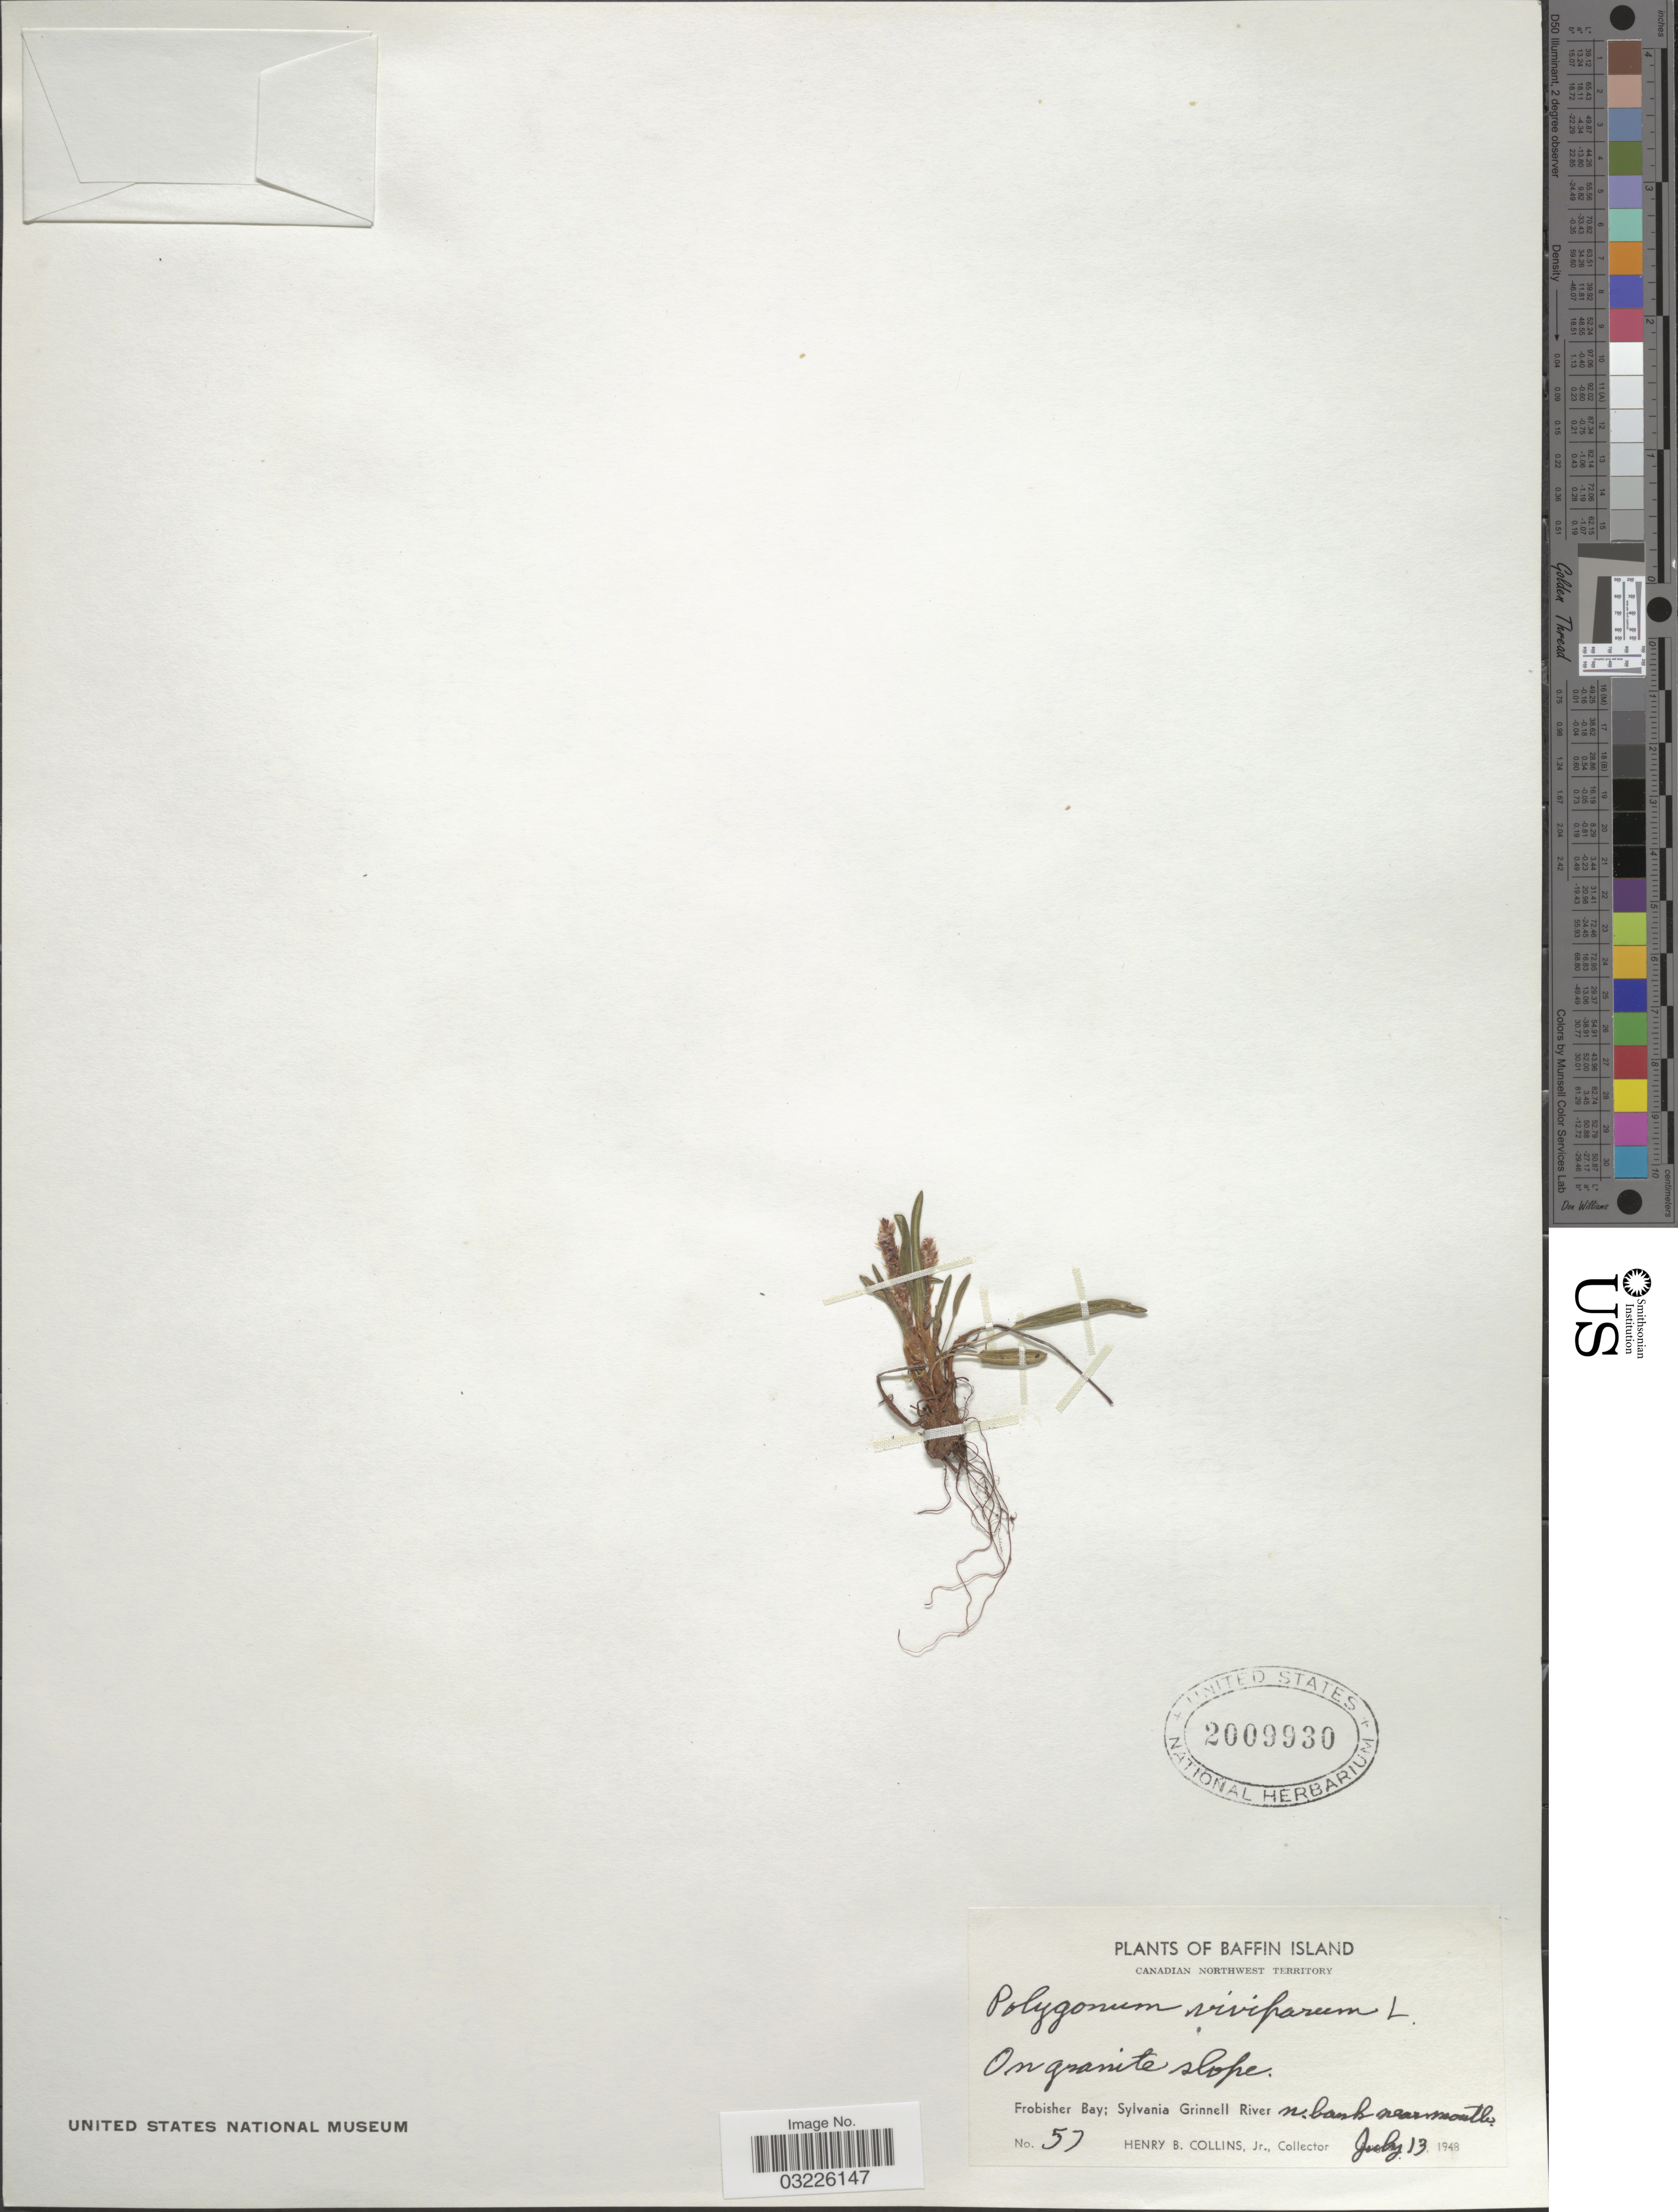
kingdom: Plantae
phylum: Tracheophyta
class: Magnoliopsida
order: Caryophyllales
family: Polygonaceae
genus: Bistorta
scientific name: Bistorta vivipara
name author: (L.) Delarbre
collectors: H. Collins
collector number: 57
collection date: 1948-07-13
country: Canada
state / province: Northwest Territories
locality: Baffin Island. Frobisher Bay; Sylvania Grinnell River n. bank near mouth.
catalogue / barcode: US 2009930